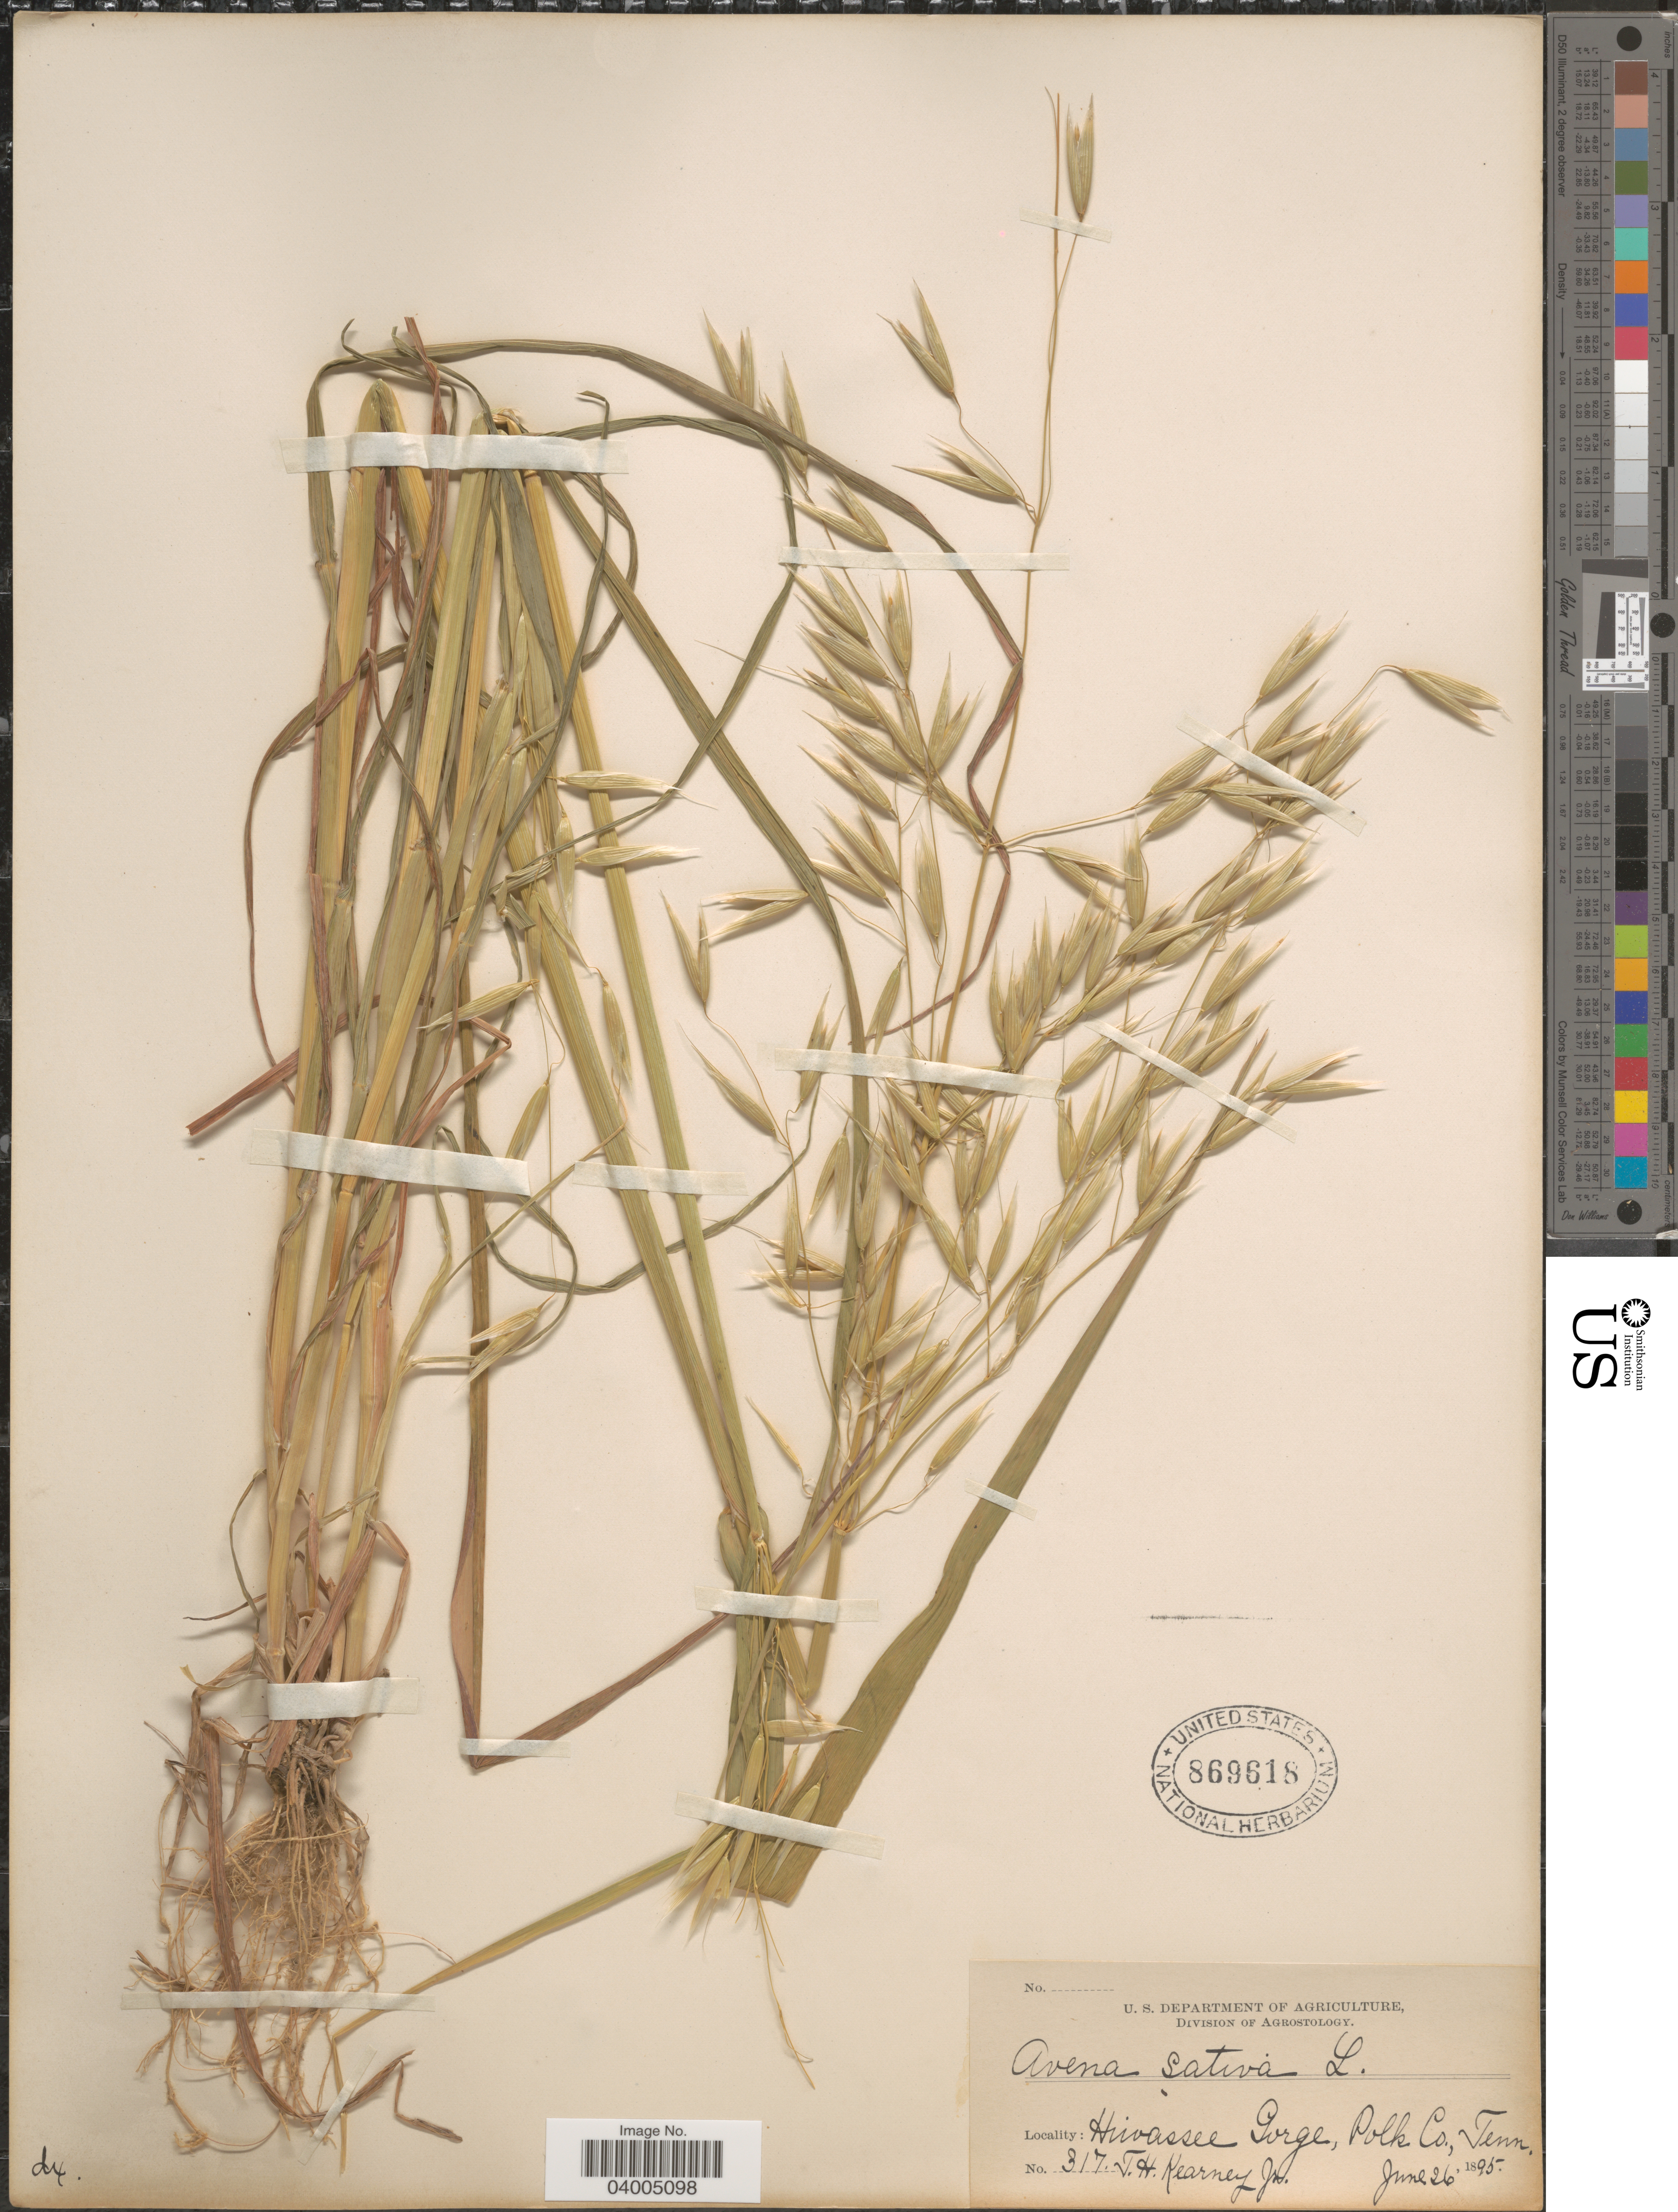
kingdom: Plantae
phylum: Tracheophyta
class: Liliopsida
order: Poales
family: Poaceae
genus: Avena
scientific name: Avena sativa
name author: L.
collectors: T. H. Kearney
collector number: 317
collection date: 1895-06-26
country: United States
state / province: Tennessee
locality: Hiwassee Gorge, Polk Co.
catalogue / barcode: US 869618